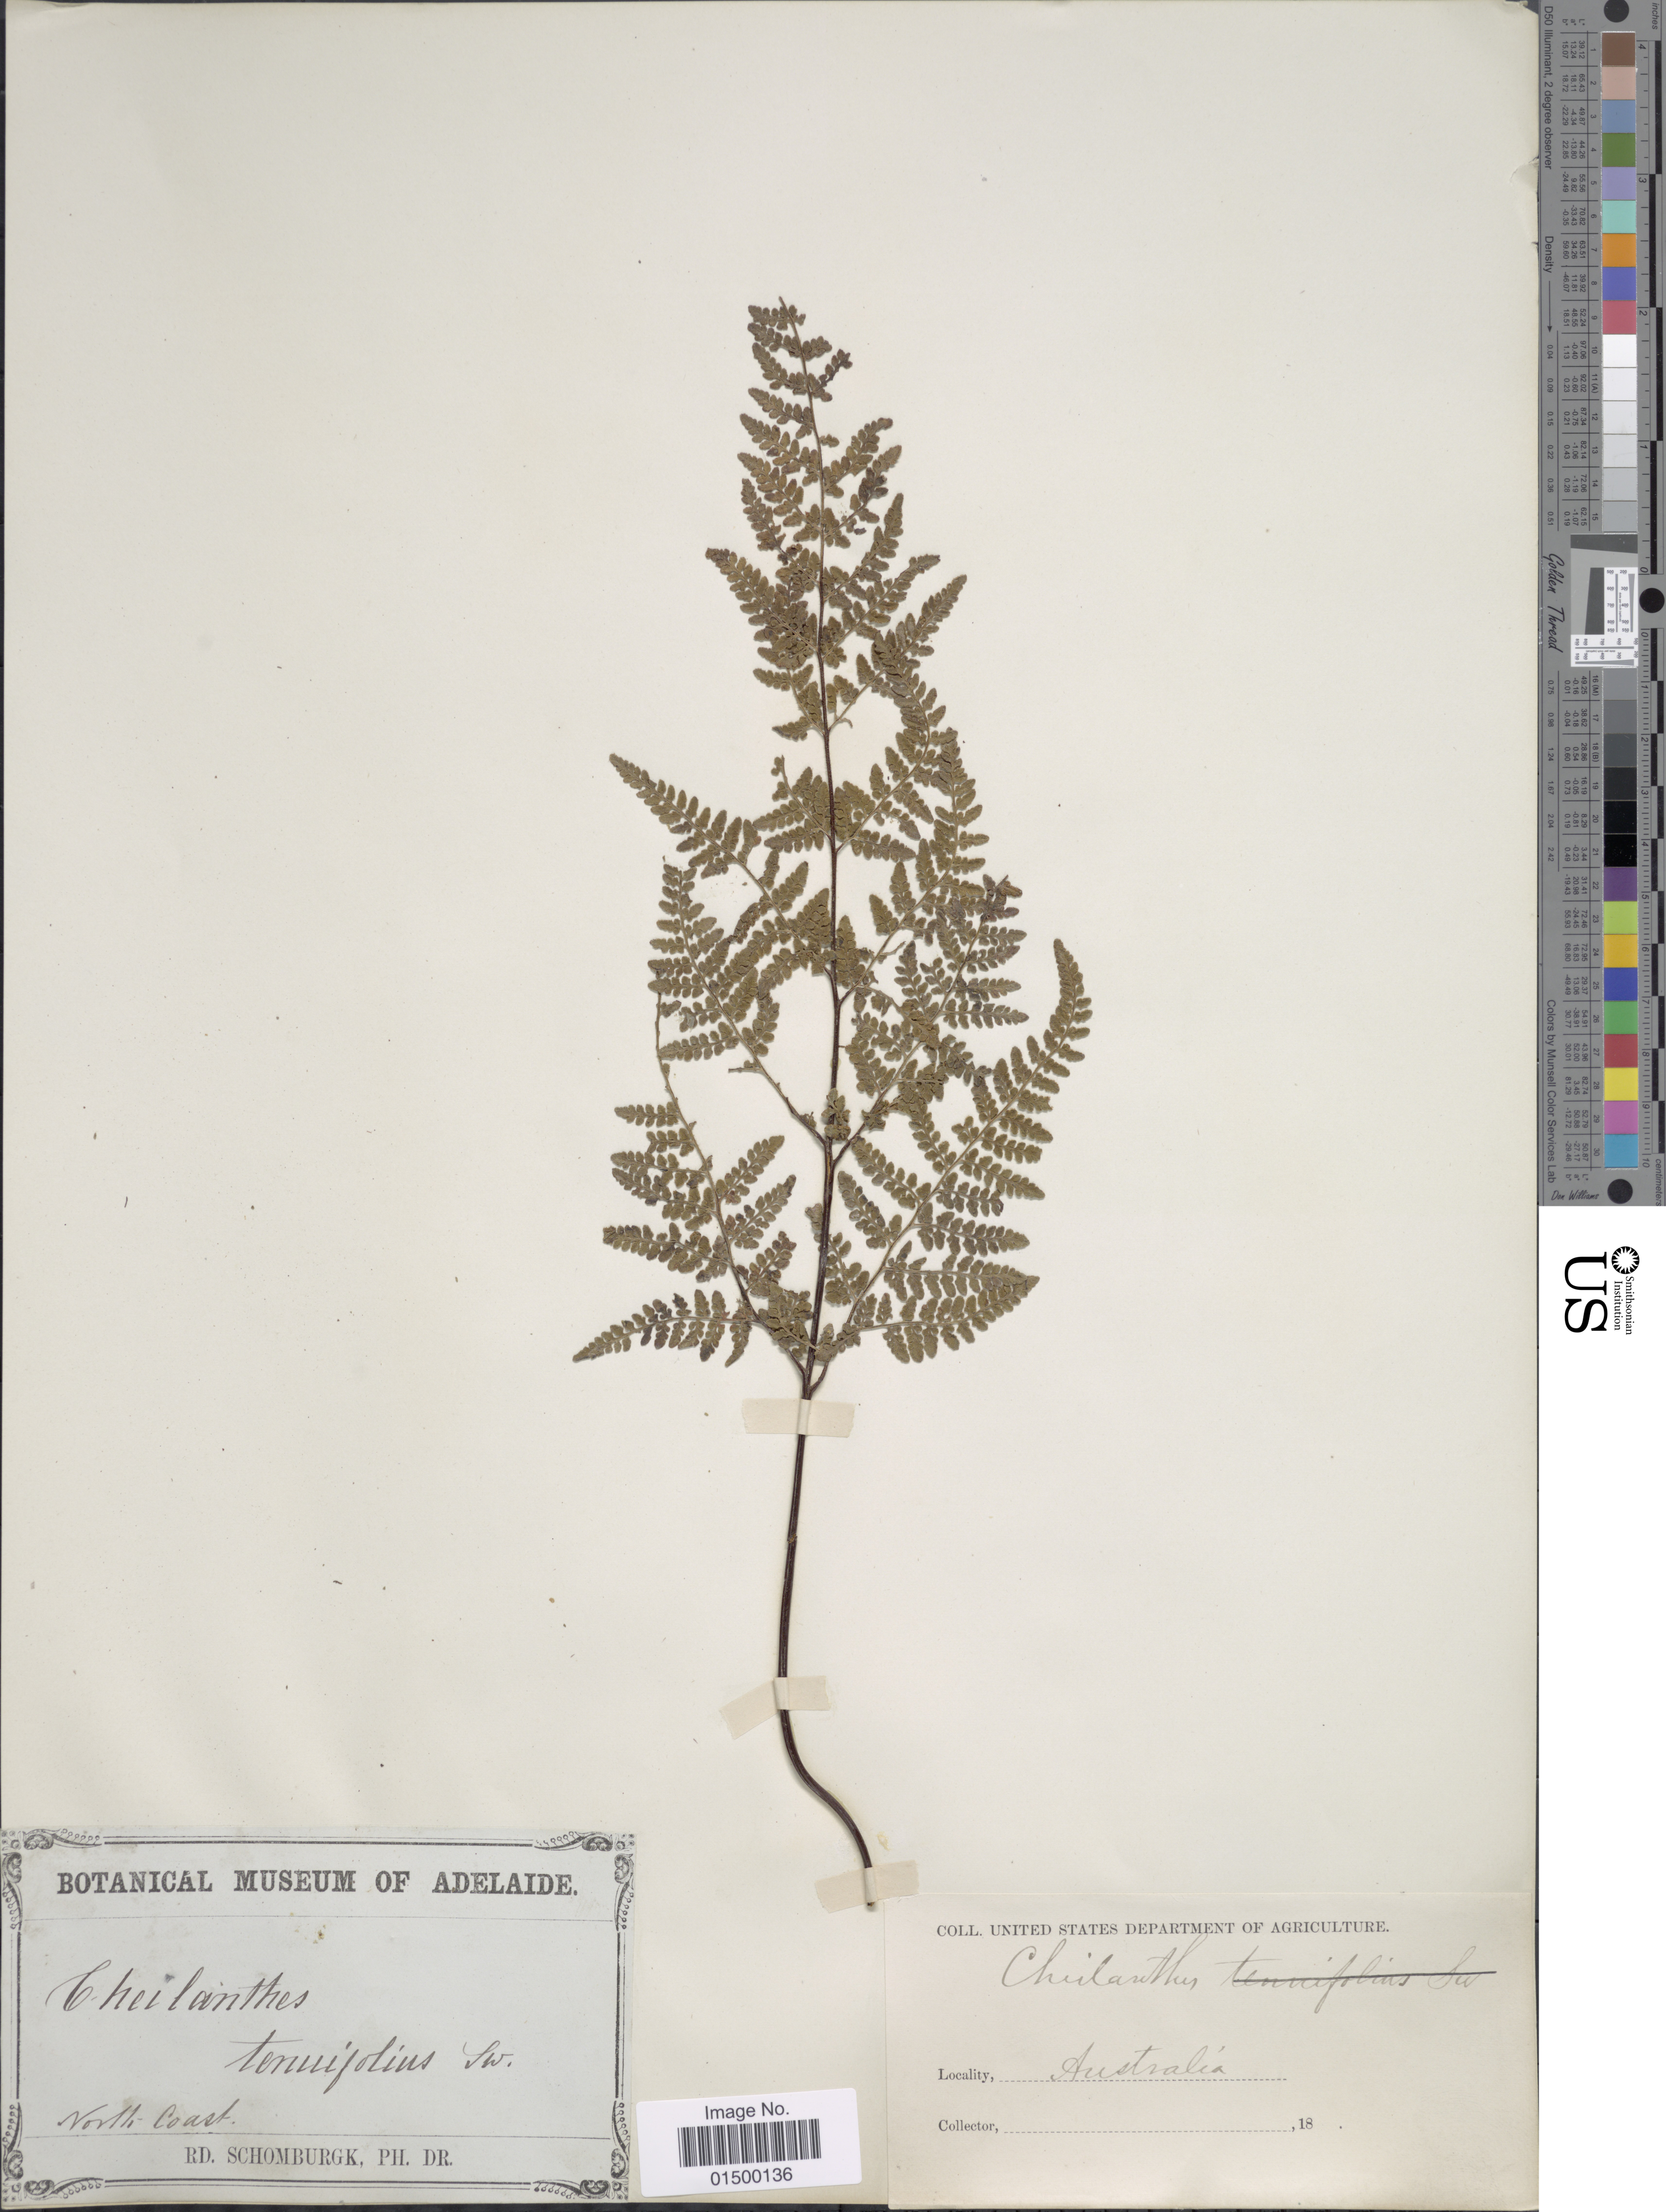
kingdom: Plantae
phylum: Tracheophyta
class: Polypodiopsida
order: Polypodiales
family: Pteridaceae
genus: Cheilanthes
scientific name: Cheilanthes contigua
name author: Baker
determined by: Sosa, Karla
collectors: United States Department of Agriculture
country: Australia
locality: North-coast